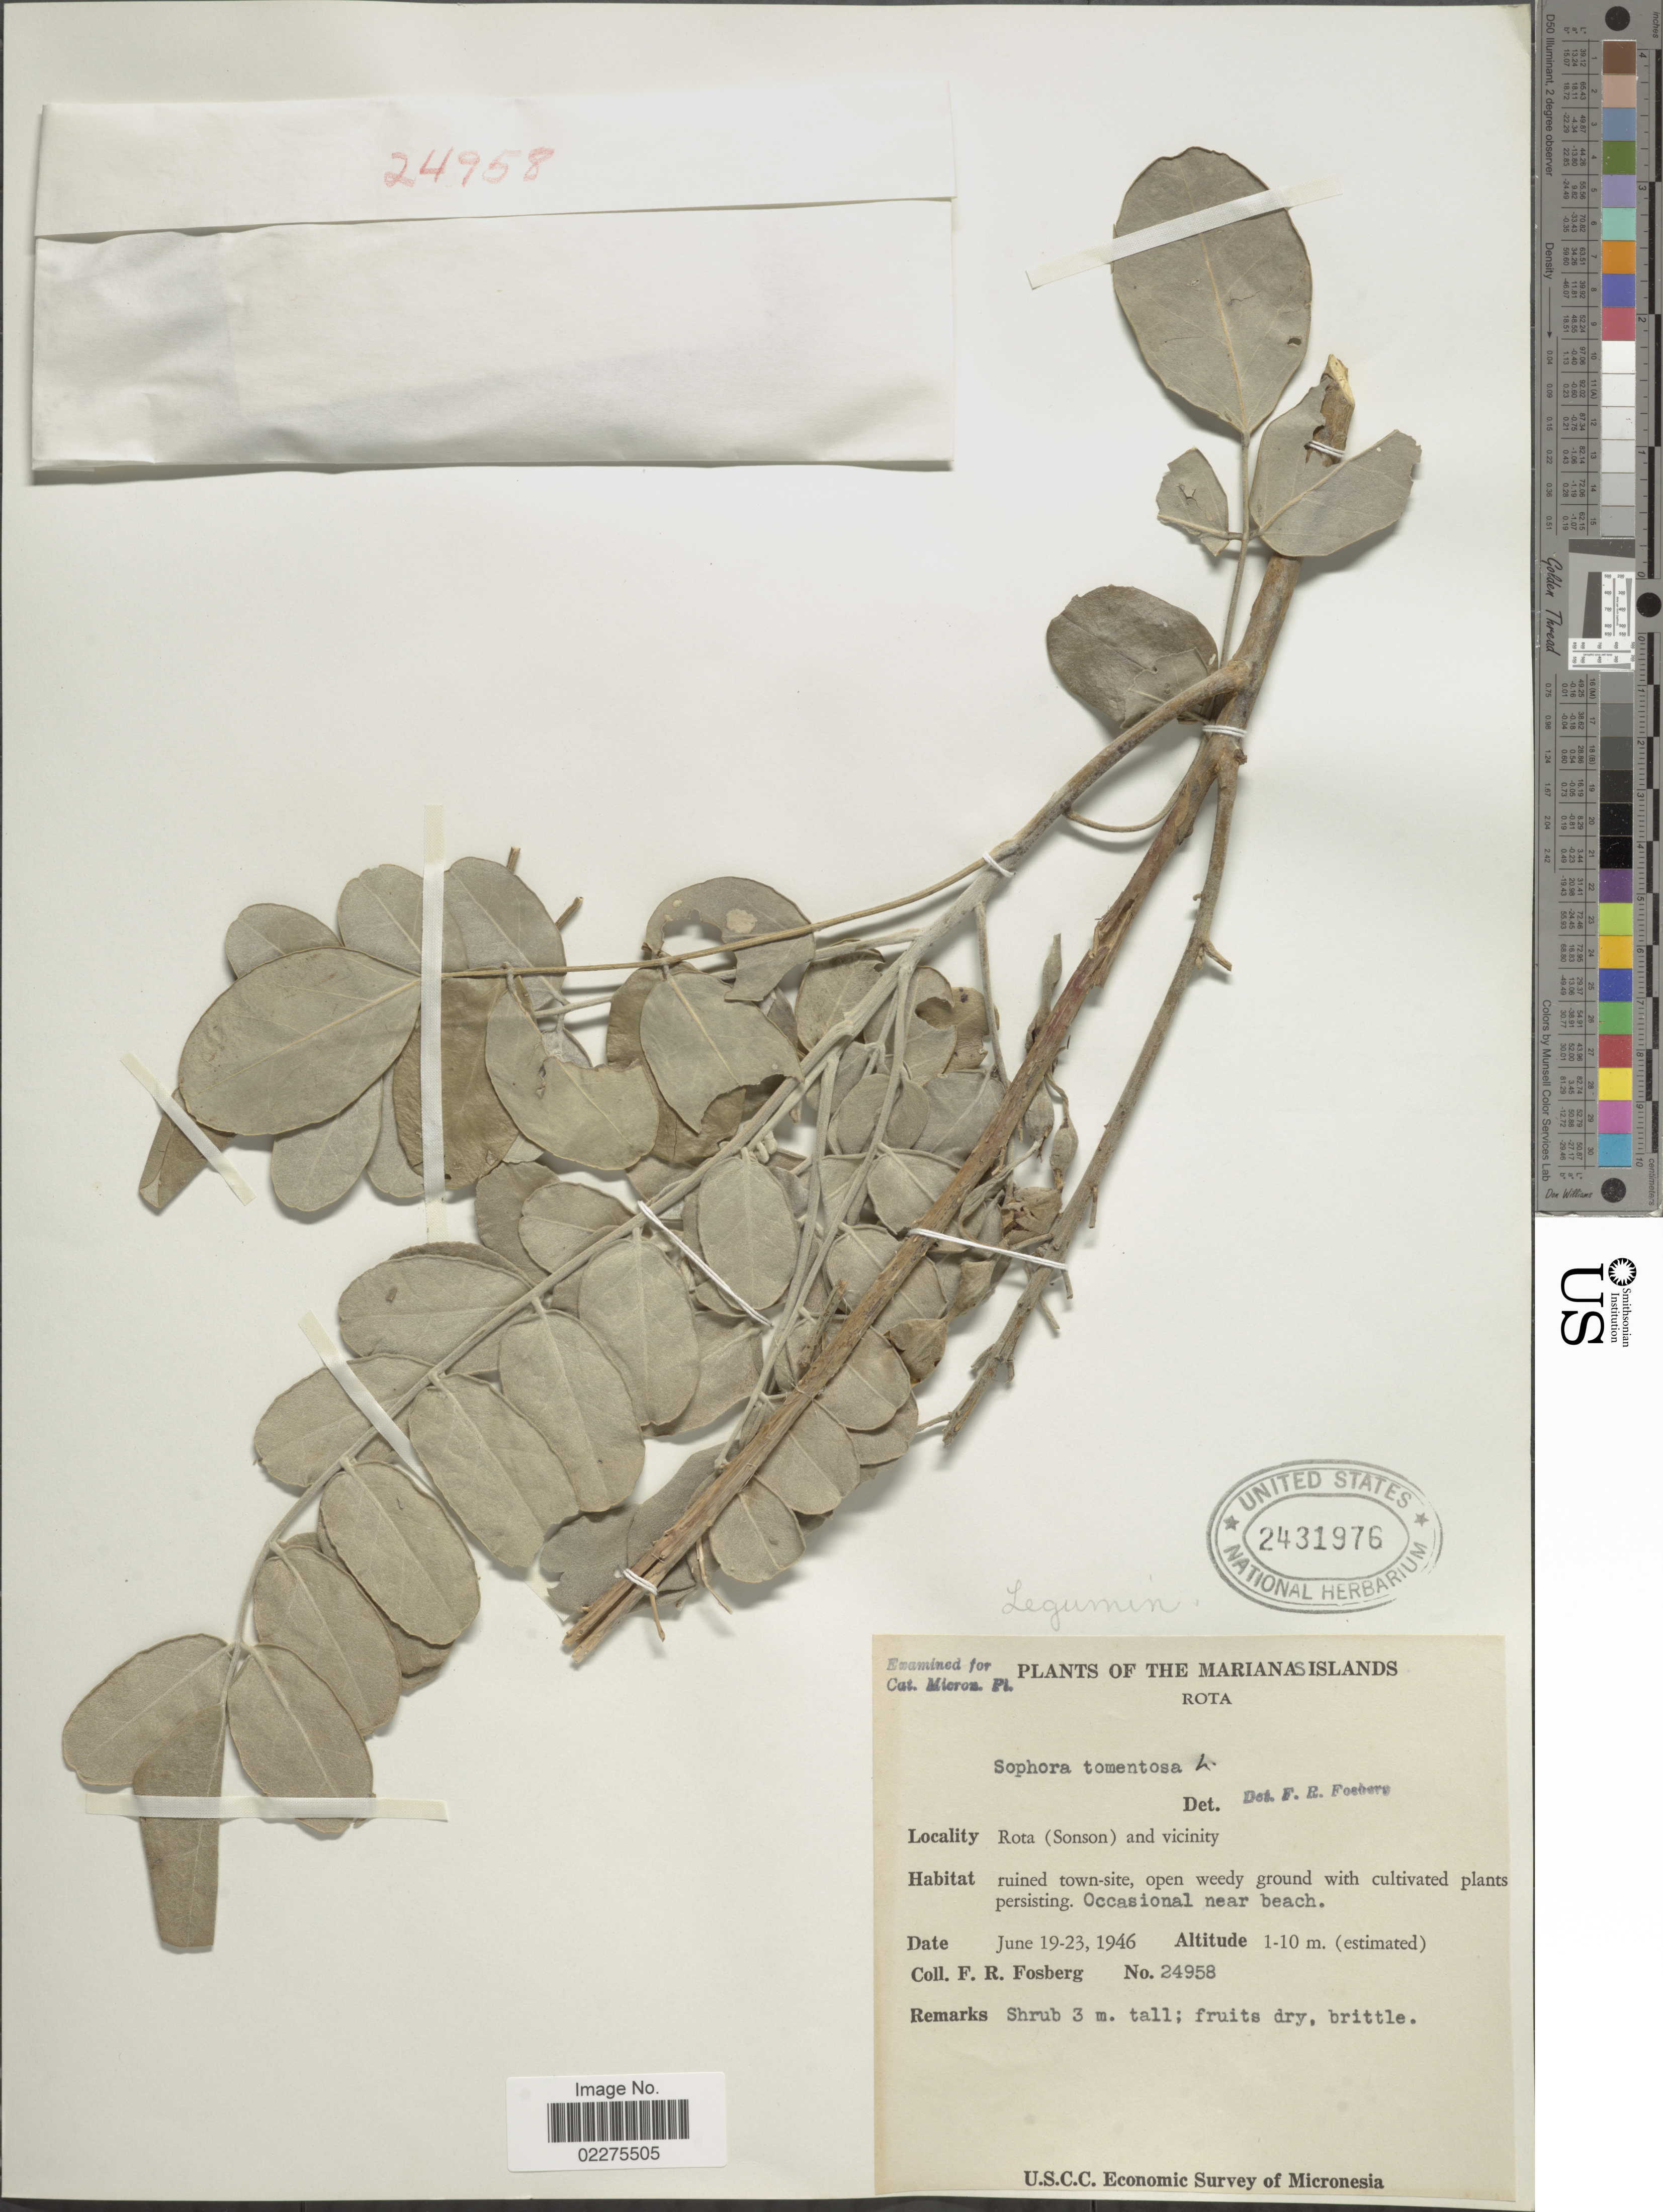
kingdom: Plantae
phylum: Tracheophyta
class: Magnoliopsida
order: Fabales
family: Fabaceae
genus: Sophora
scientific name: Sophora tomentosa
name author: L.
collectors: F. R. Fosberg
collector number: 24958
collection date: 1946-06-19/1946-06-23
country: Northern Mariana Islands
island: Rota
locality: Rota (Sonson) and vicinity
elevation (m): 1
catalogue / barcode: US 2431976